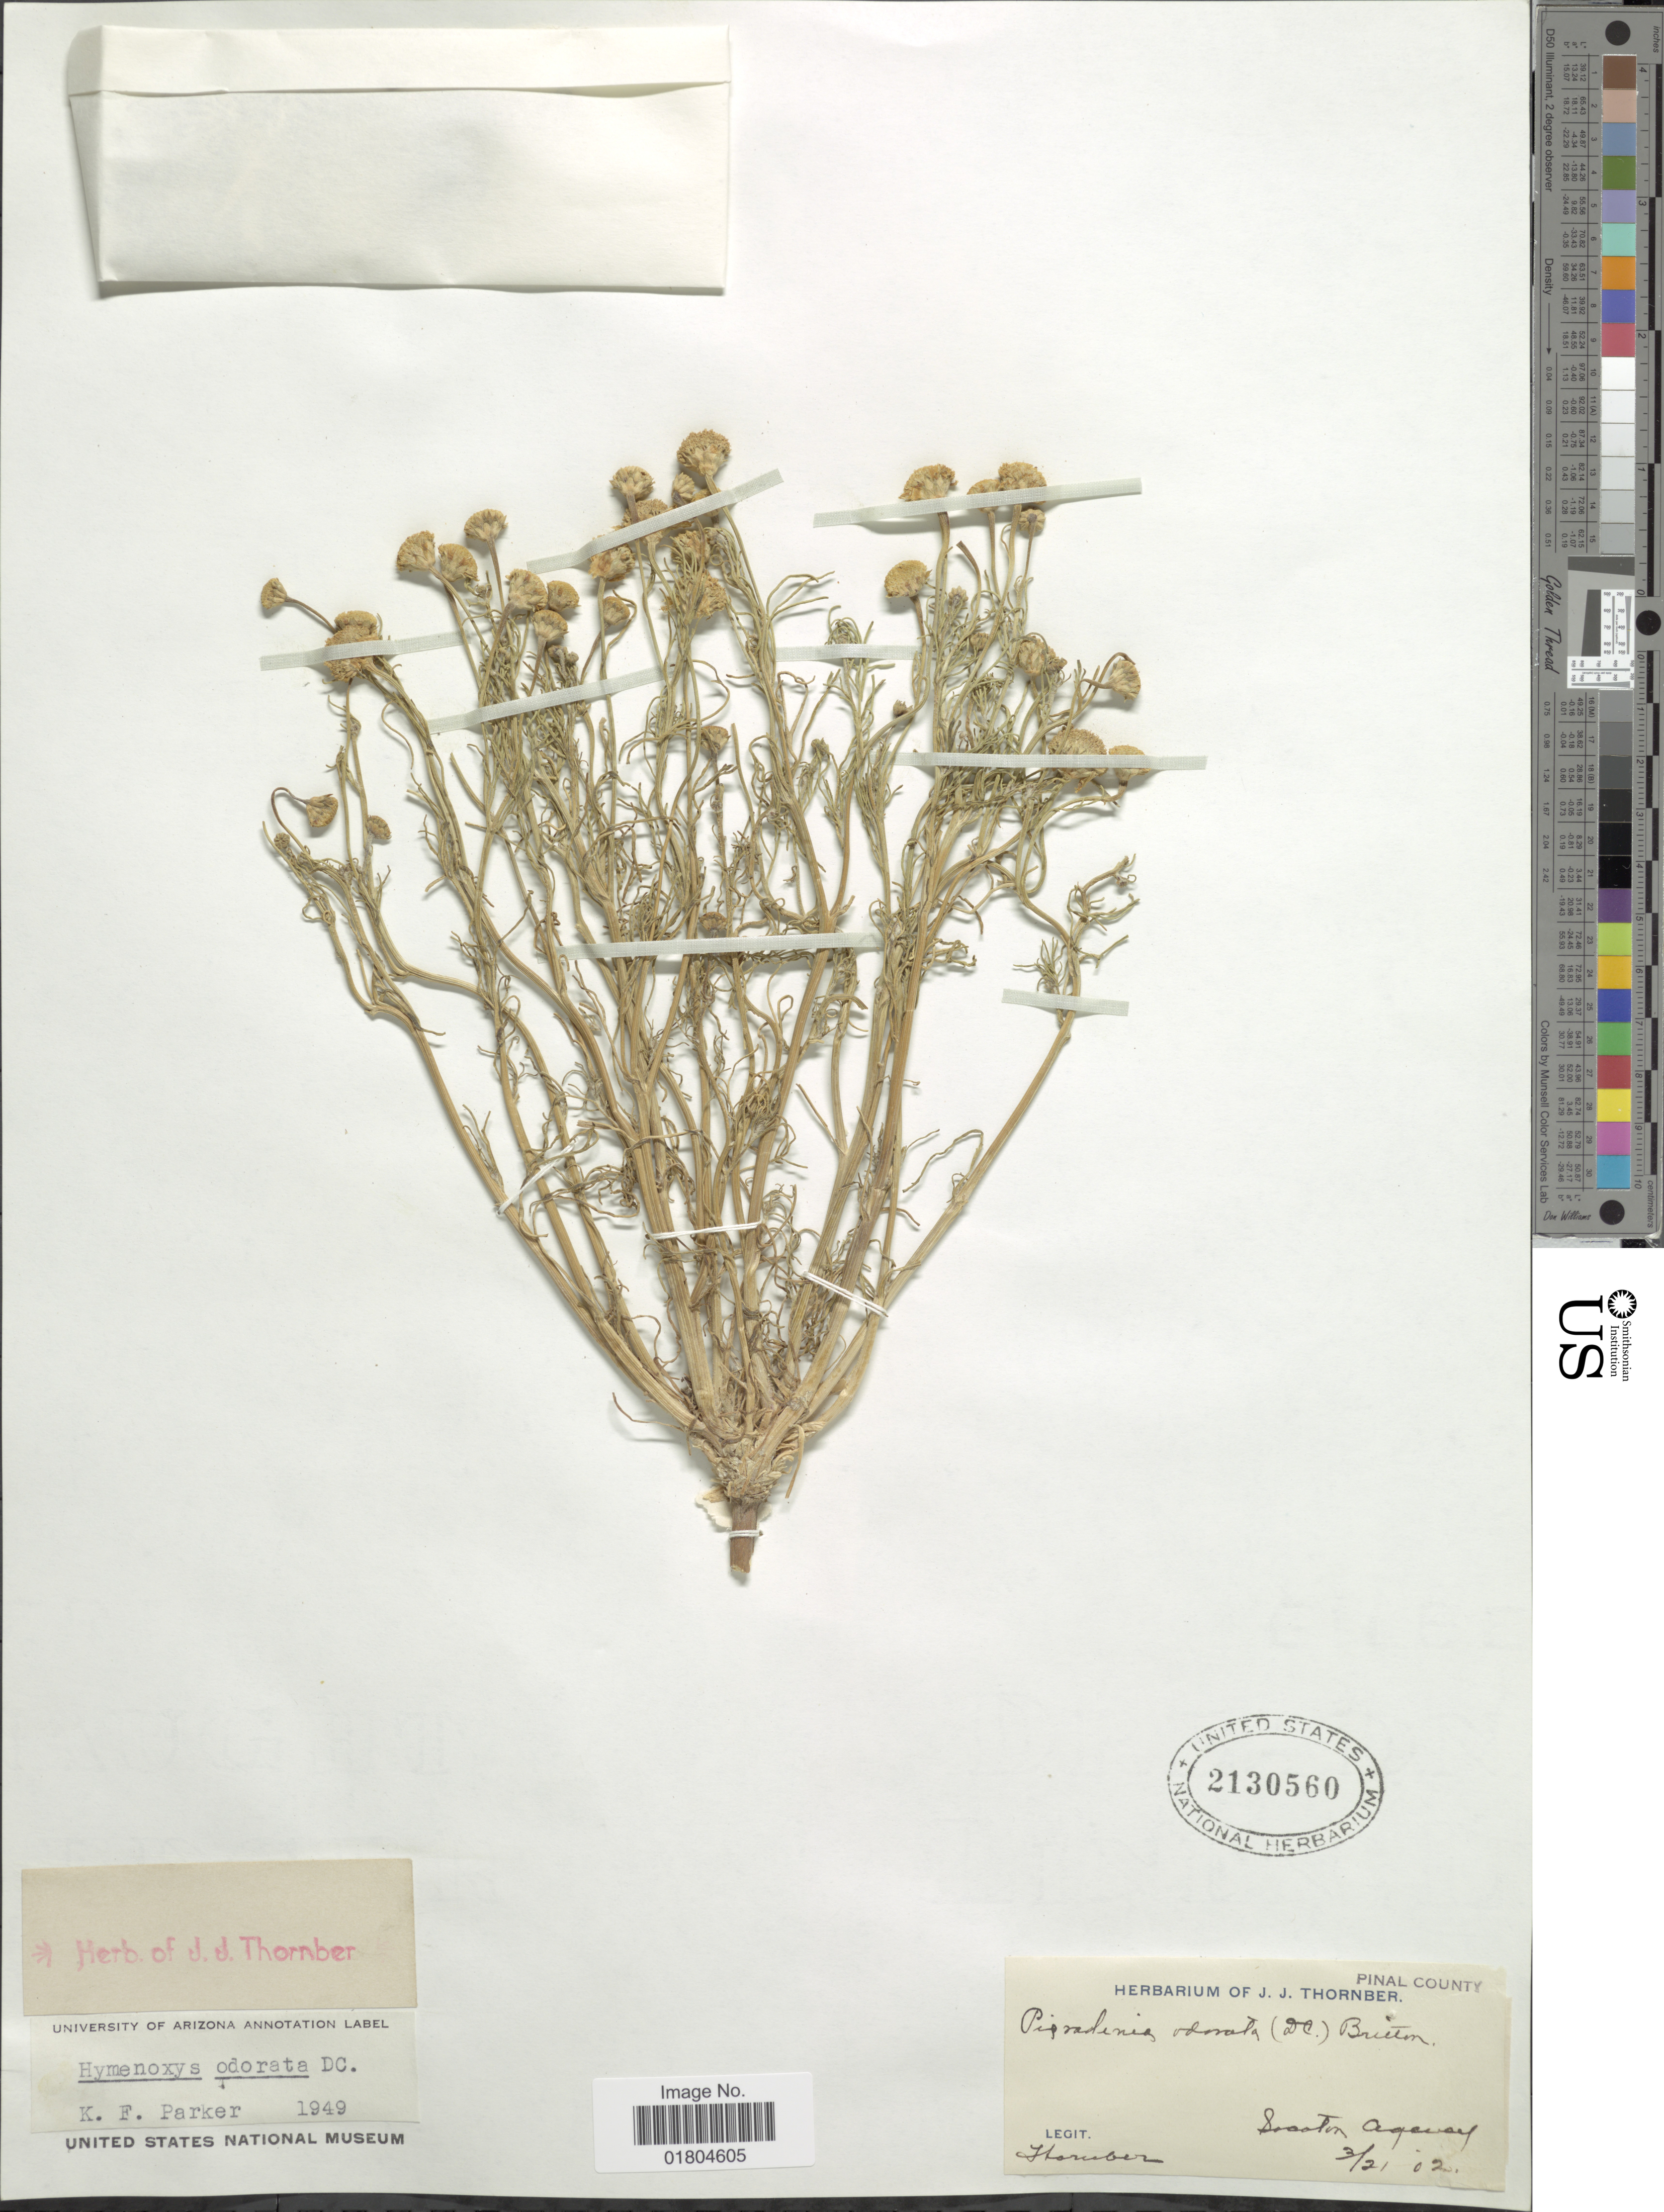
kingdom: Plantae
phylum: Tracheophyta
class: Magnoliopsida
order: Asterales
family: Asteraceae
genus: Hymenoxys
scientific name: Hymenoxys odorata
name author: DC.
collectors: J. Thornber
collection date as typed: Transcribed d/m/y: 21/3/02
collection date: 1902-05-21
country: United States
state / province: Arizona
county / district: Pinal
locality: Pinal County. Sacaton Agency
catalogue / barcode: US 2130560